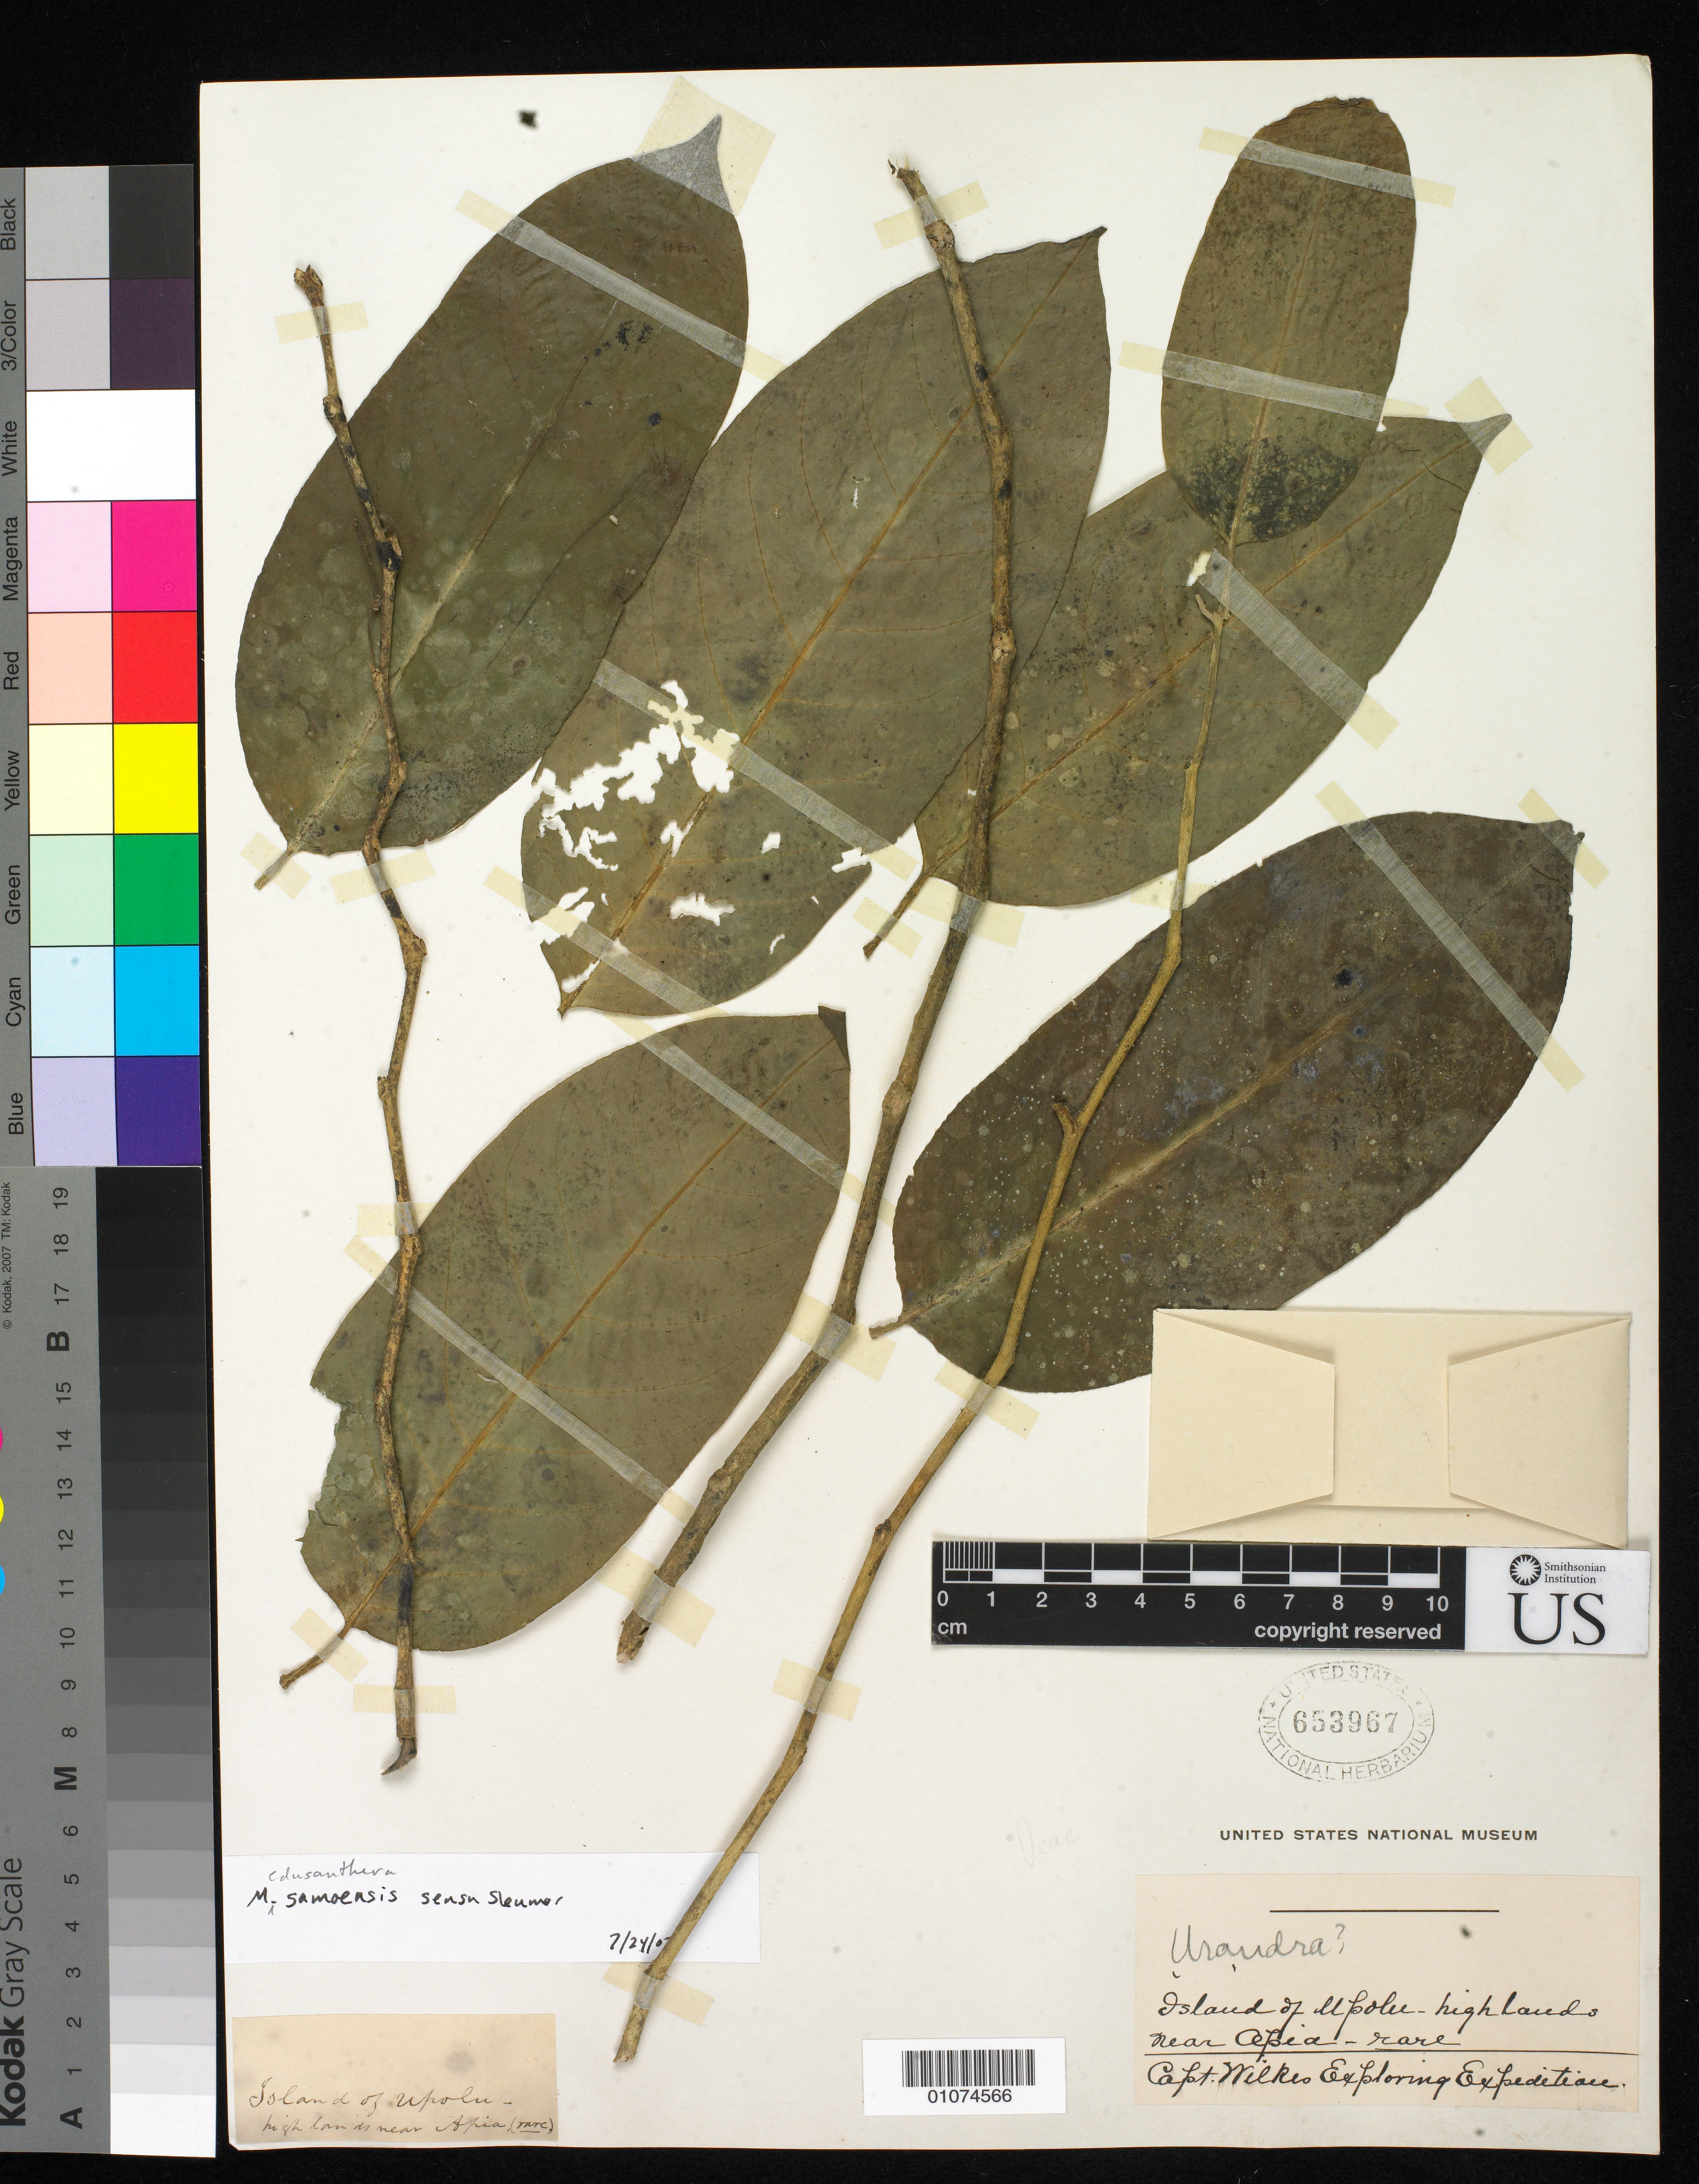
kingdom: Plantae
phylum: Tracheophyta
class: Magnoliopsida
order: Cardiopteridales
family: Stemonuraceae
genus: Medusanthera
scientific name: Medusanthera samoensis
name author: (Reinecke) R.A. Howard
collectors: Wilkes Explor. Exped.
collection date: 1838/1842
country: Samoa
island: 'Upolu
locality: Islands of Upolu - high lands near Apia - rare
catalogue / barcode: US 653967